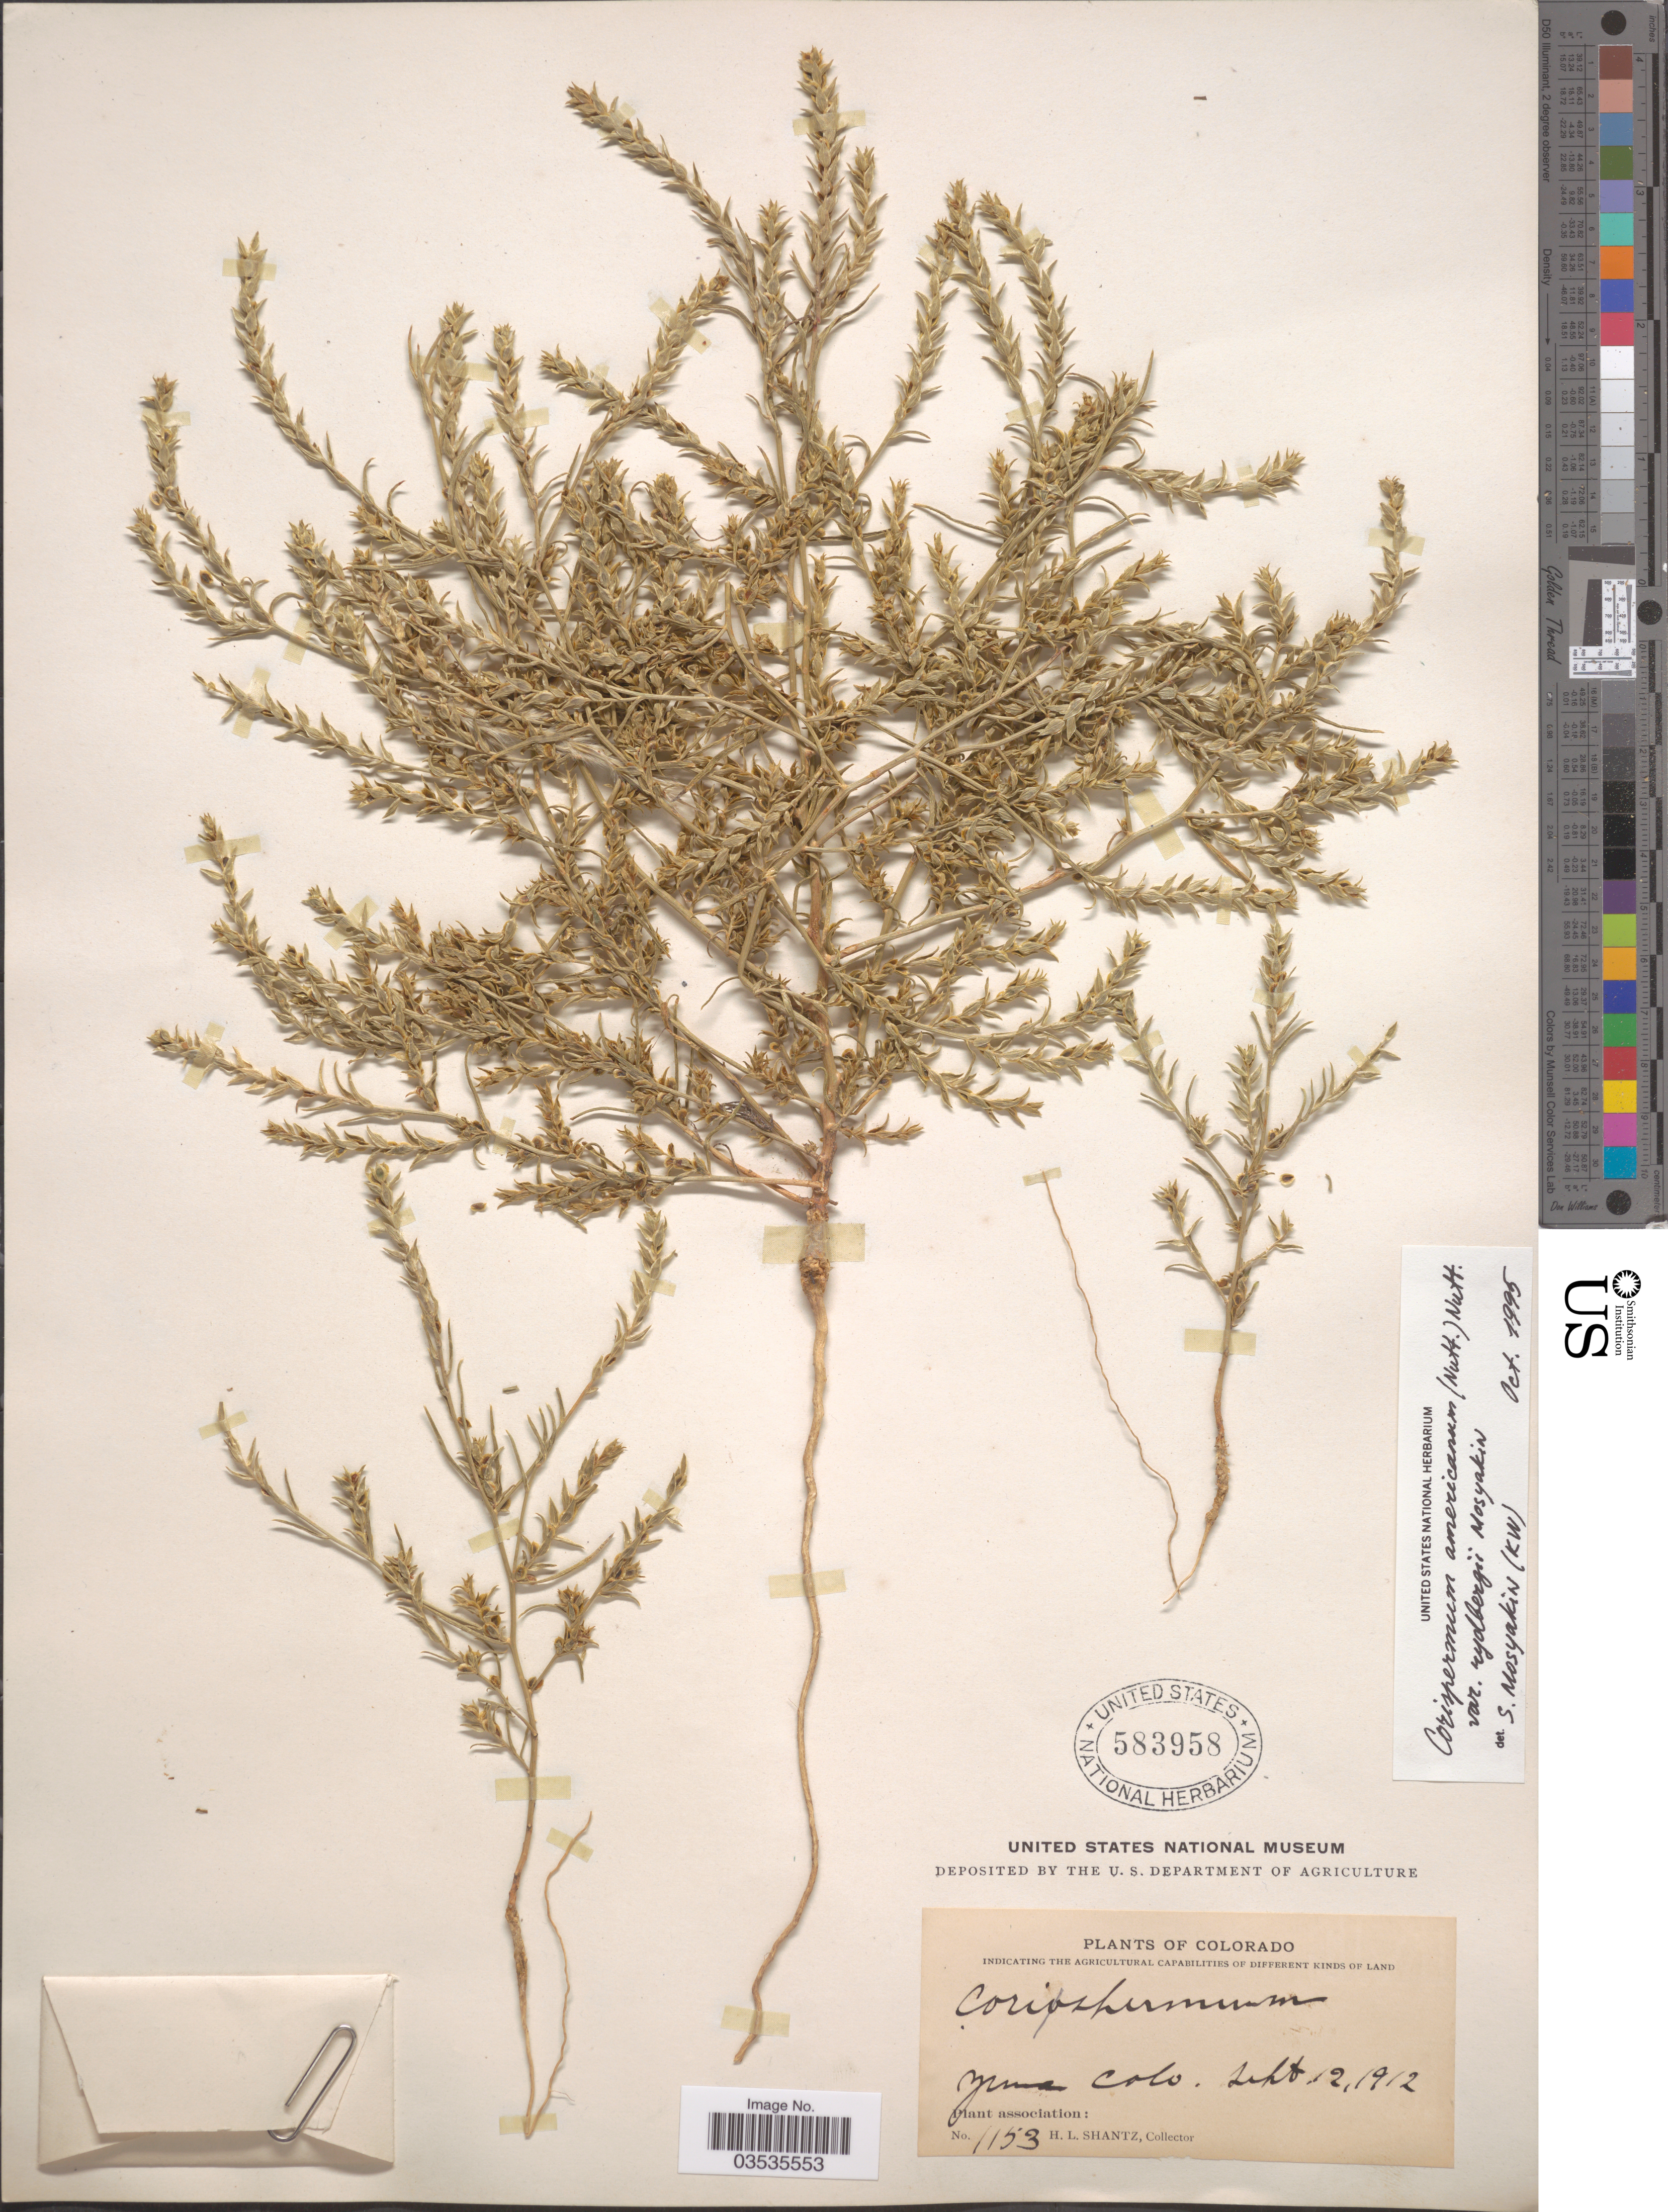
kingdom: Plantae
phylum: Tracheophyta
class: Magnoliopsida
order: Caryophyllales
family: Amaranthaceae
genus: Corispermum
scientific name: Corispermum americanum var. rydbergii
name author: Mosyakin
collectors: H. Shantz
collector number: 1153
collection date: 1912-09-12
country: United States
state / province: Colorado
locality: Yuma.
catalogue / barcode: US 583958